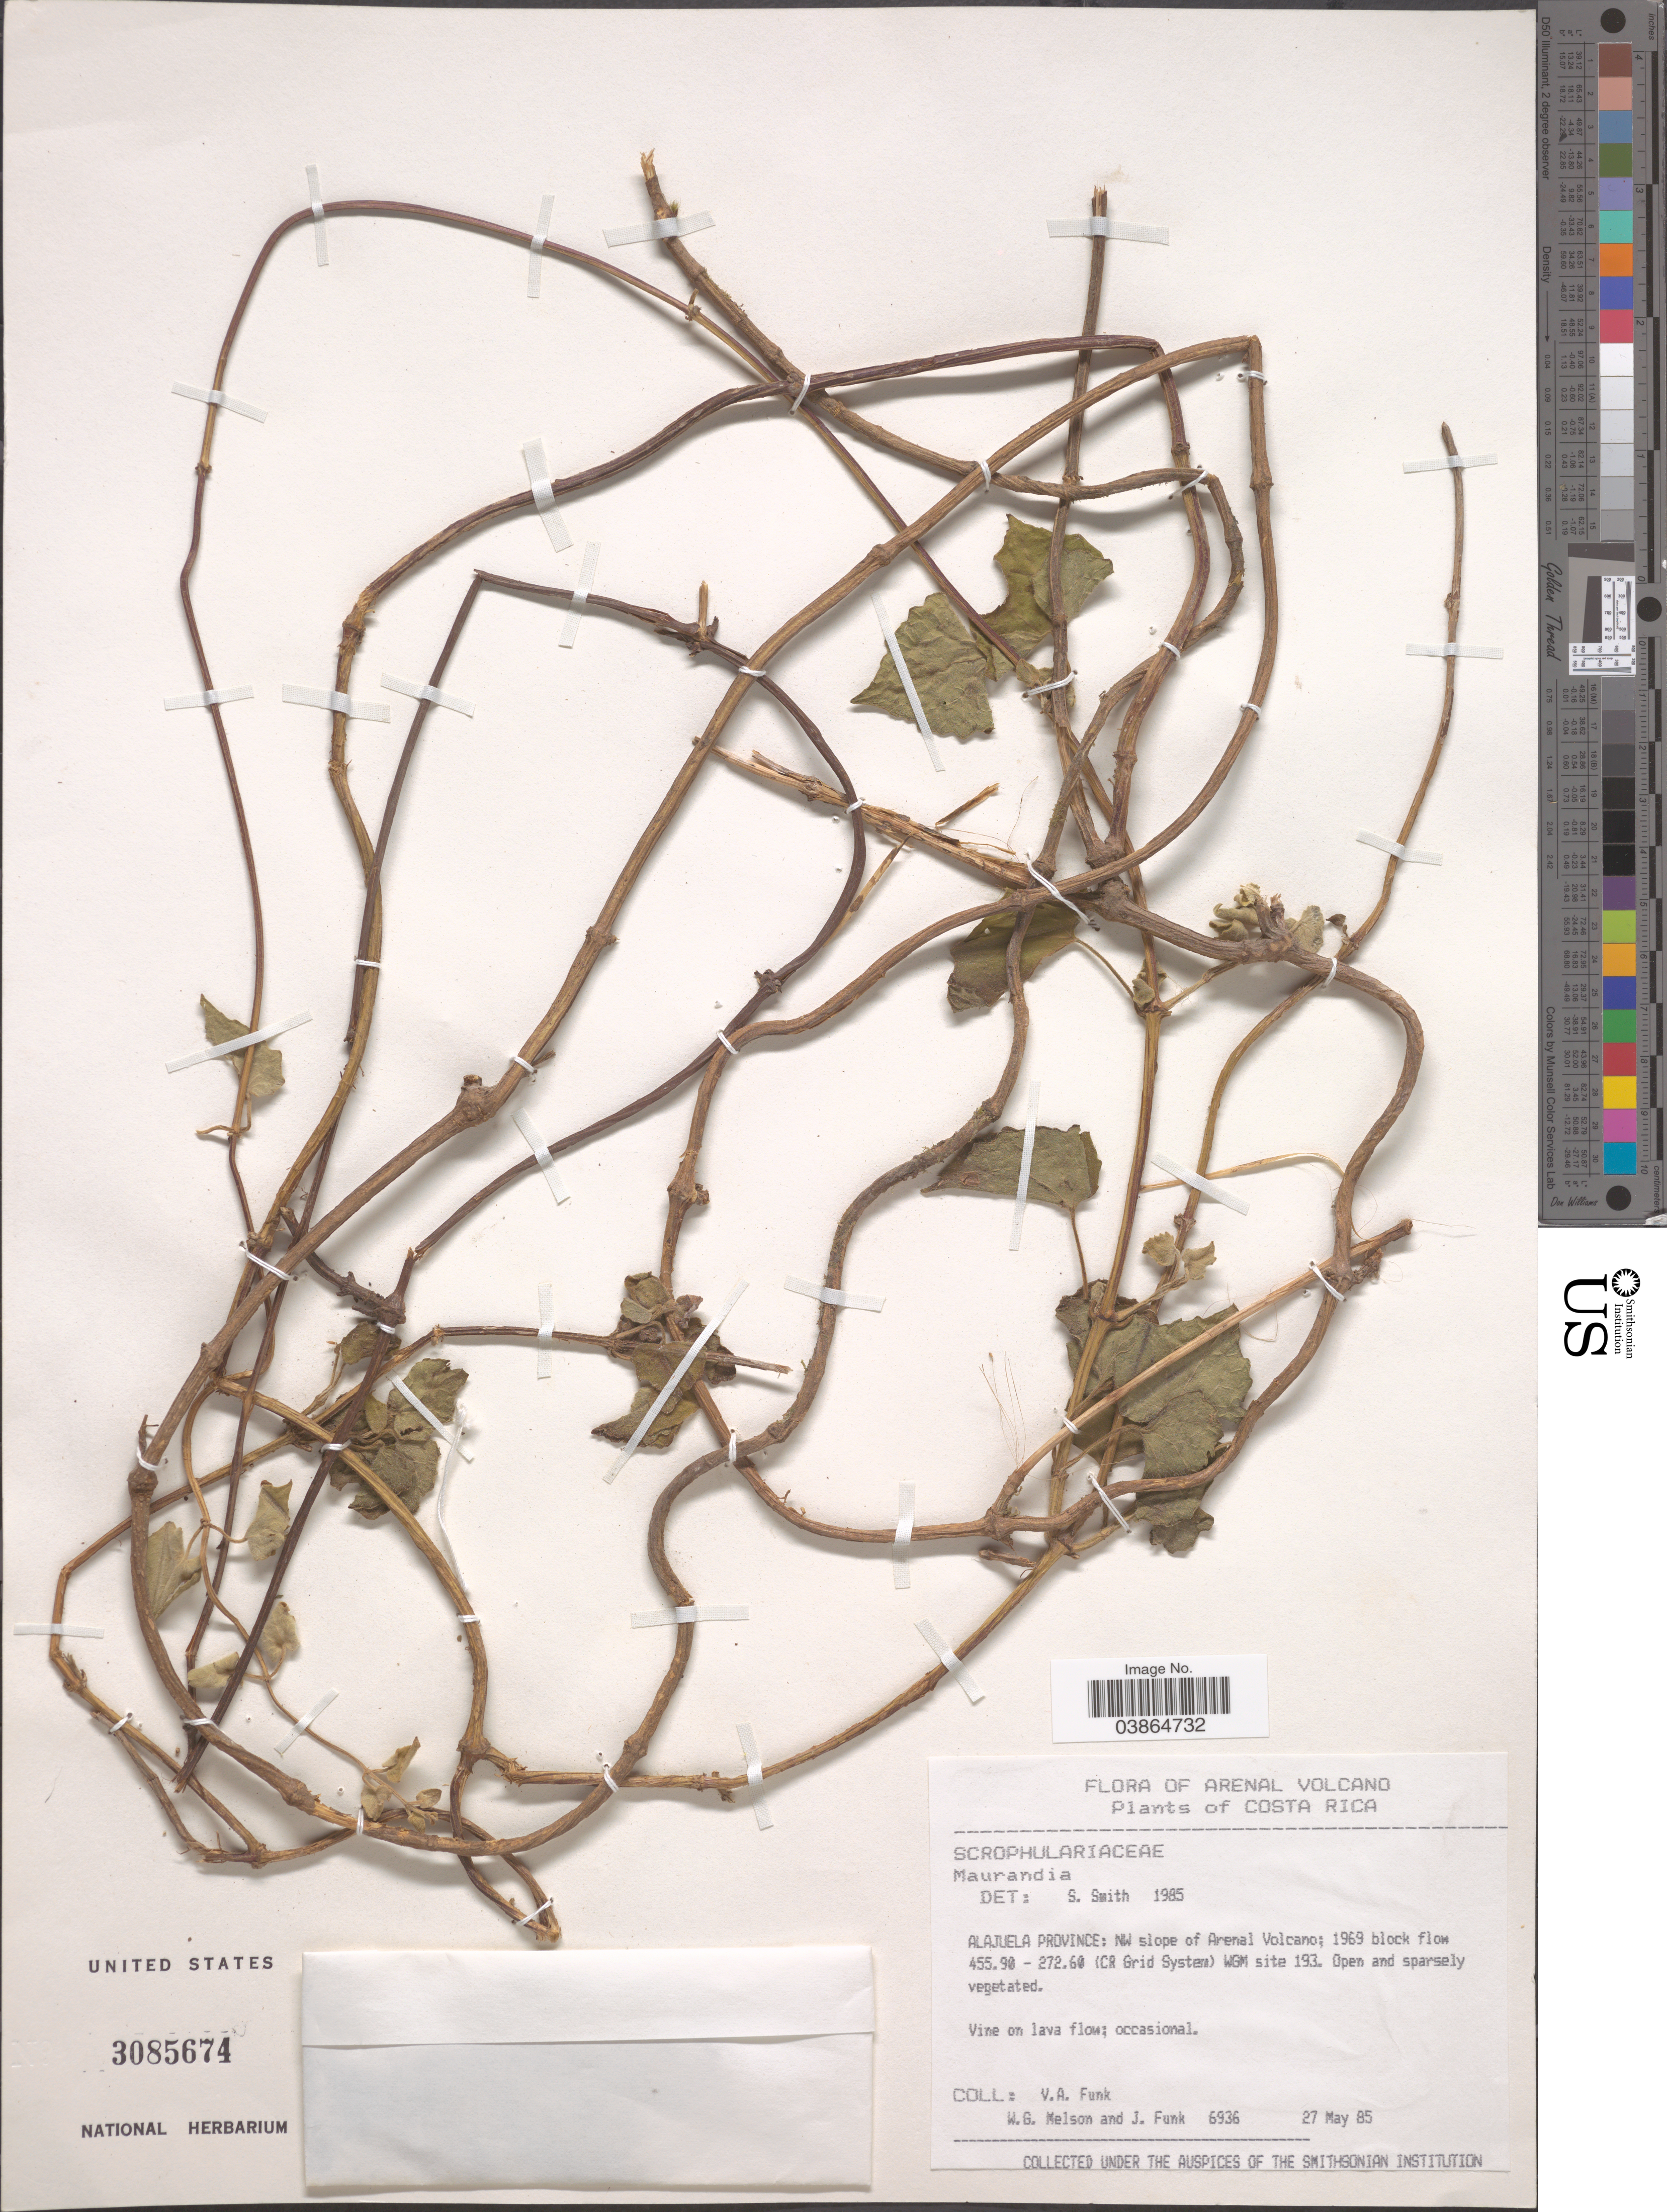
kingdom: Plantae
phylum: Tracheophyta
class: Magnoliopsida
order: Lamiales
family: Plantaginaceae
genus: Maurandya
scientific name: Maurandya sp.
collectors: V. Funk, W. G. Nelson & J. Funk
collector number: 6936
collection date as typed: Transcribed d/m/y: 27/5/85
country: Costa Rica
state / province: Alajuela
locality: Arenal Volcano. Alajuela Province: NW slope of Arenal Volcano; 1969 block flow 455.90 - 272.60 (CR Grid System) WGM site 193.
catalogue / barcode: US 3085674